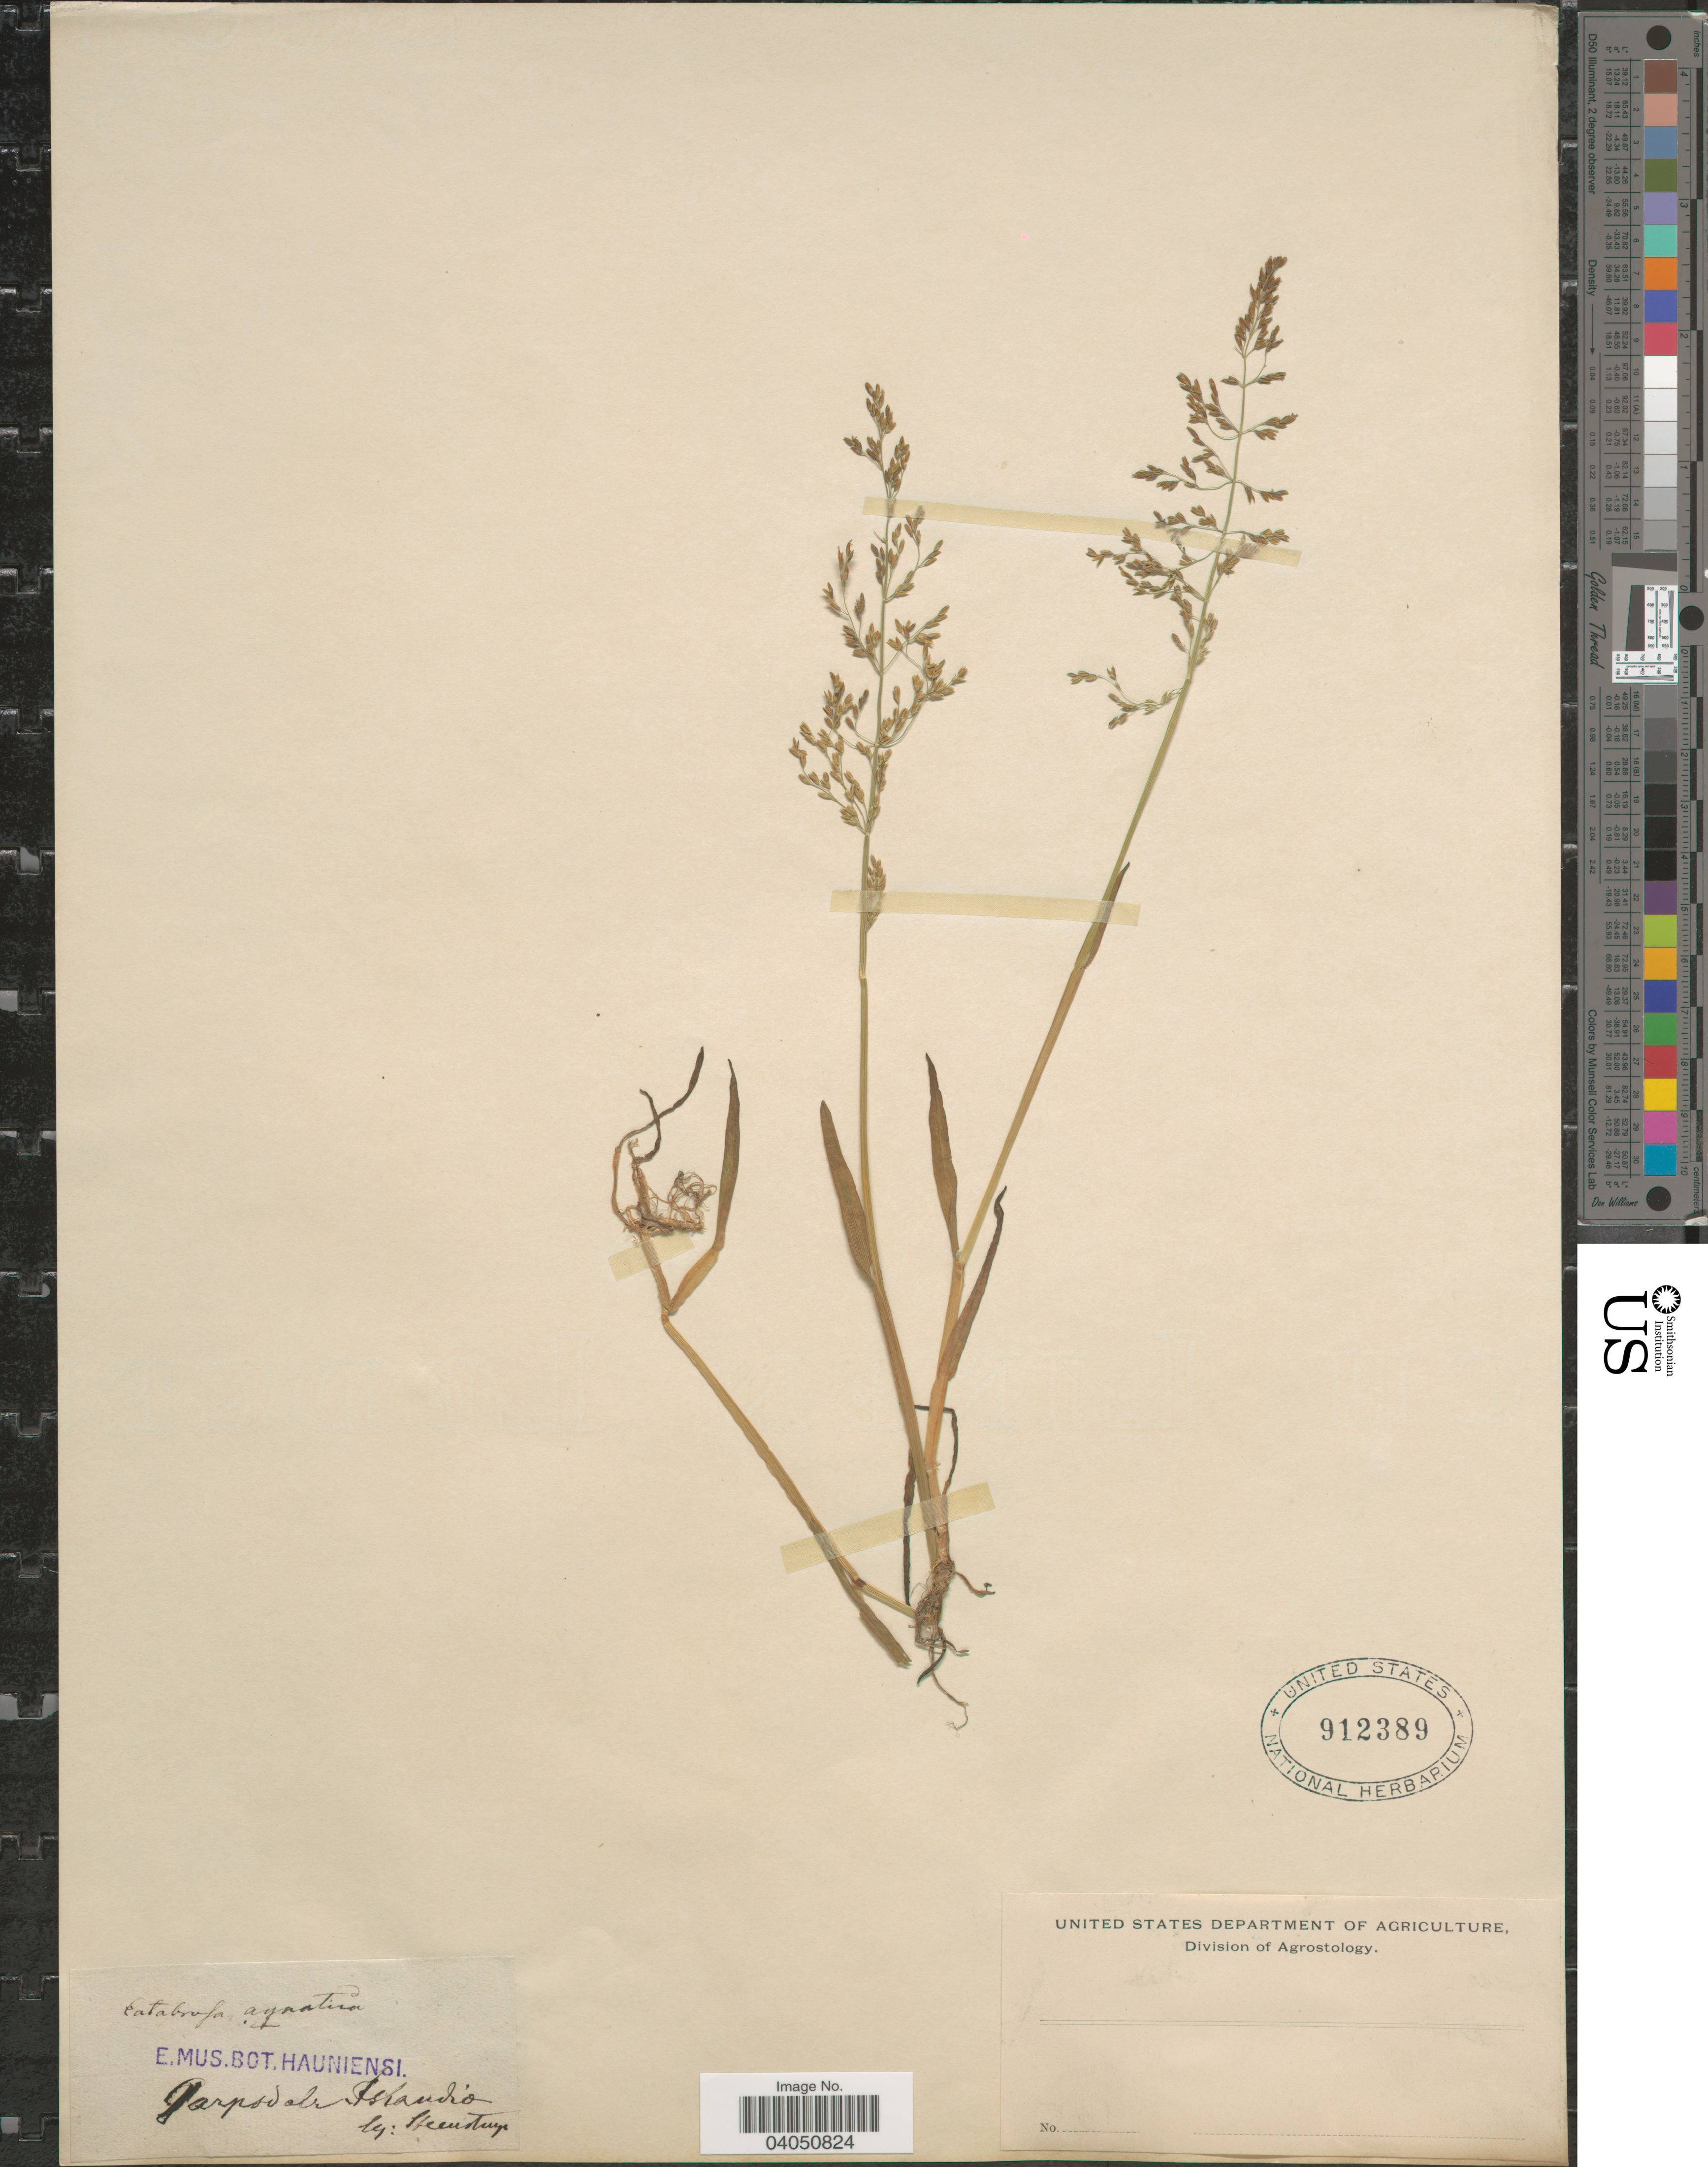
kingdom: Plantae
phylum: Tracheophyta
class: Liliopsida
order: Poales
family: Poaceae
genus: Catabrosa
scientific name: Catabrosa aquatica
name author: (L.) P. Beauv.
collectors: -. Hunting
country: Norway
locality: Garpedalen Islandio.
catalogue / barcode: US 912389